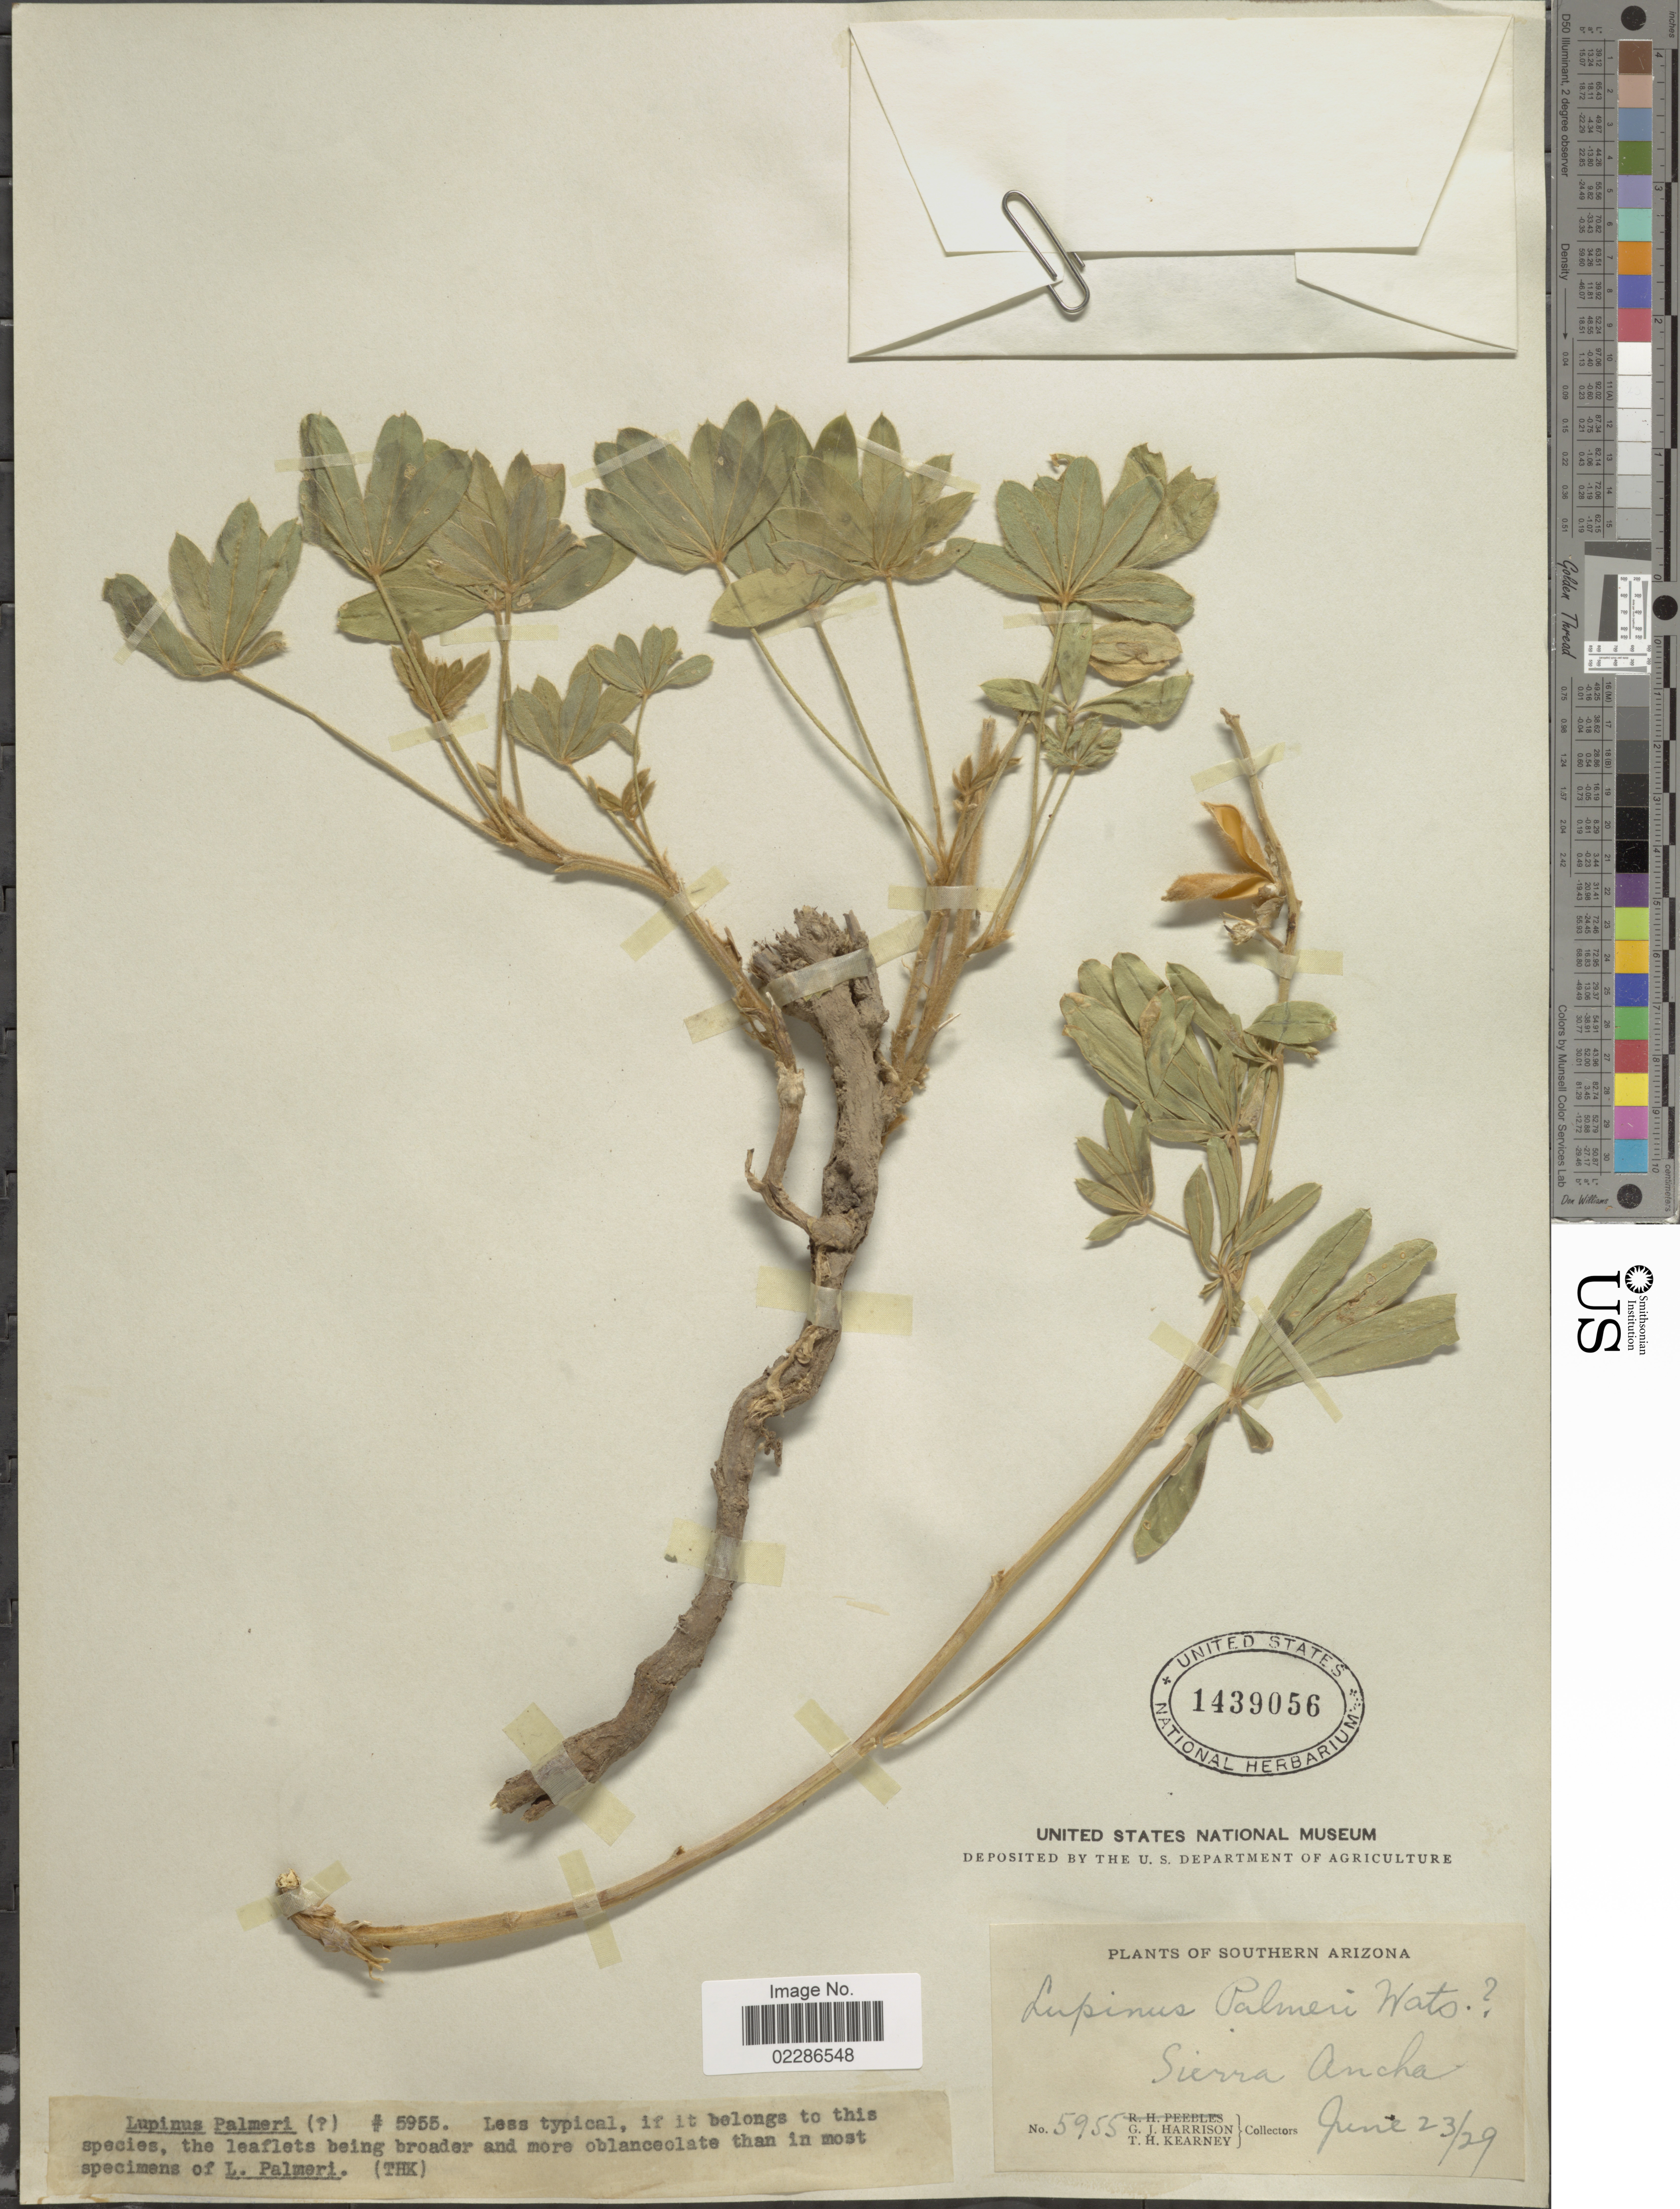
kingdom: Plantae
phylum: Tracheophyta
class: Magnoliopsida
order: Fabales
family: Fabaceae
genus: Lupinus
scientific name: Lupinus palmeri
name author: S. Watson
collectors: G. J. Harrison & T. H. Kearney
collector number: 5955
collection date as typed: Transcribed d/m/y: 23/6/29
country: United States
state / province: Arizona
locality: Southern Arizona, Sierra Ancha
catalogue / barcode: US 1439056